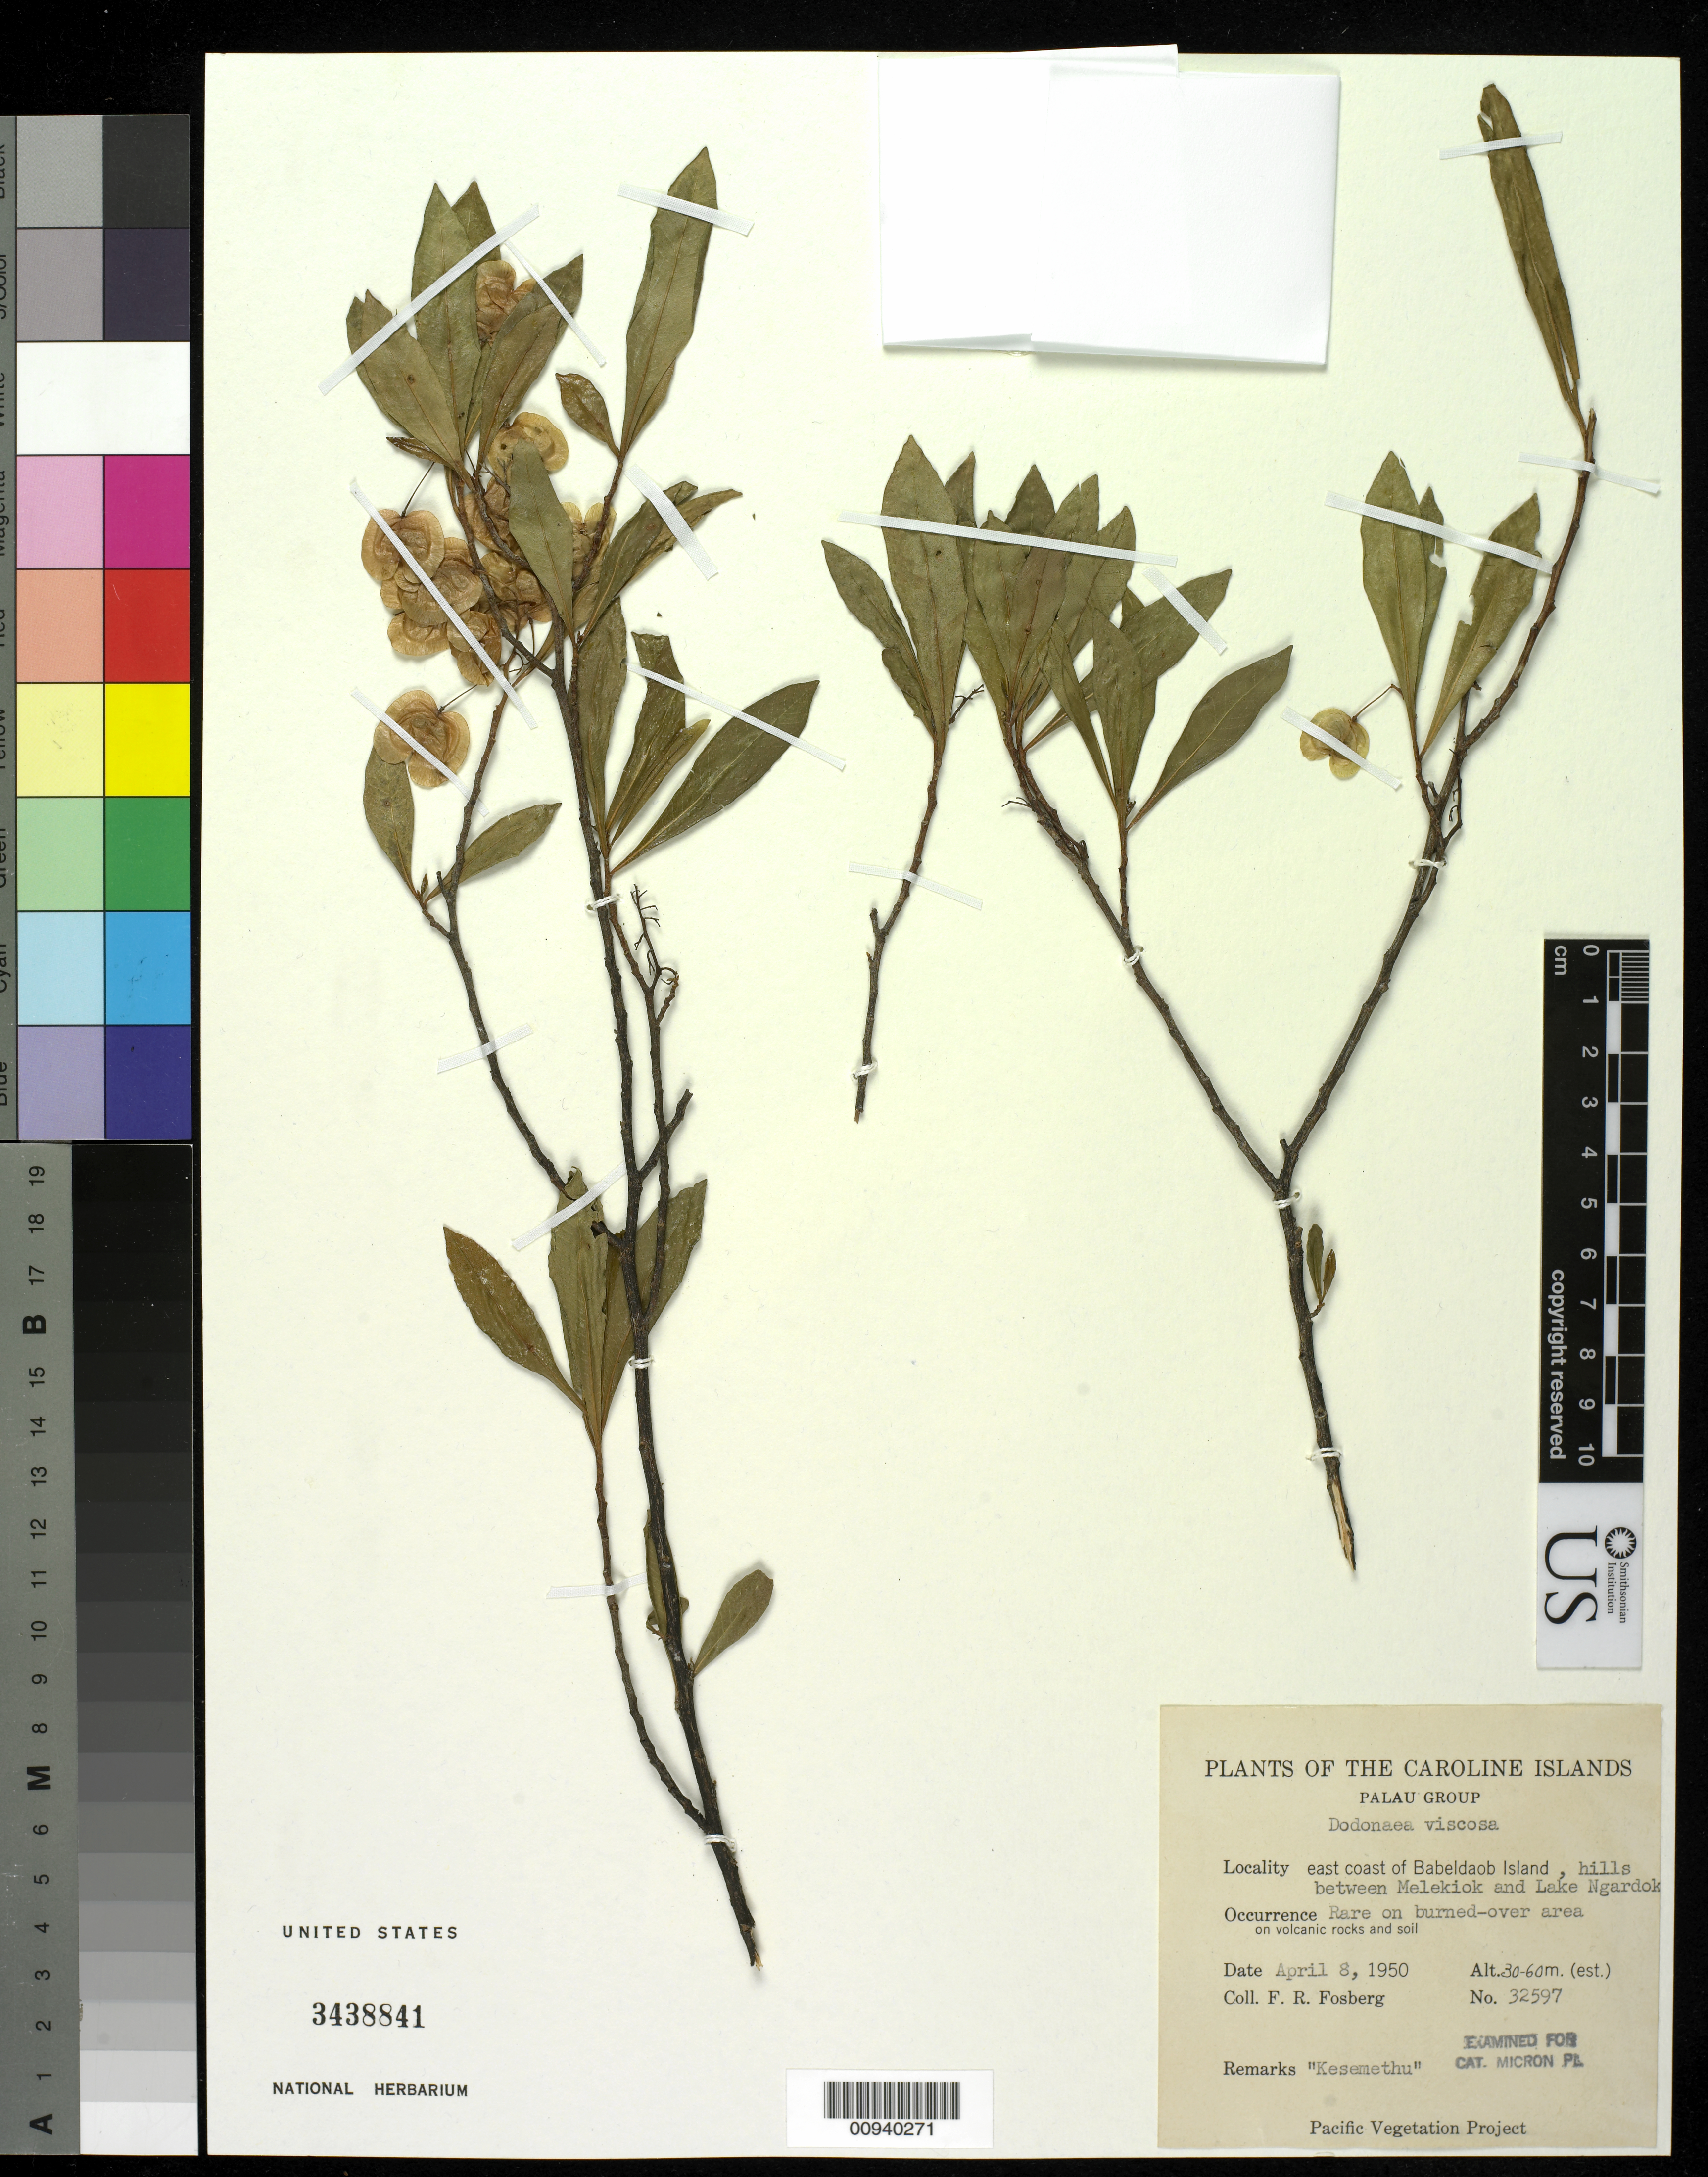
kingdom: Plantae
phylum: Tracheophyta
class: Magnoliopsida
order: Sapindales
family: Sapindaceae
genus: Dodonaea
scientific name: Dodonaea viscosa subsp. viscosa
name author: Jacq.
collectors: F. R. Fosberg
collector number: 32597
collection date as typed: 08 Apr 1950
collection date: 1950-04-08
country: Palau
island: Babeldaob [Babelthuap]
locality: East coast of Babeldaob Island, hills between Melekiok and Lake Ngardok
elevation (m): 30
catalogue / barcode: US 3438841